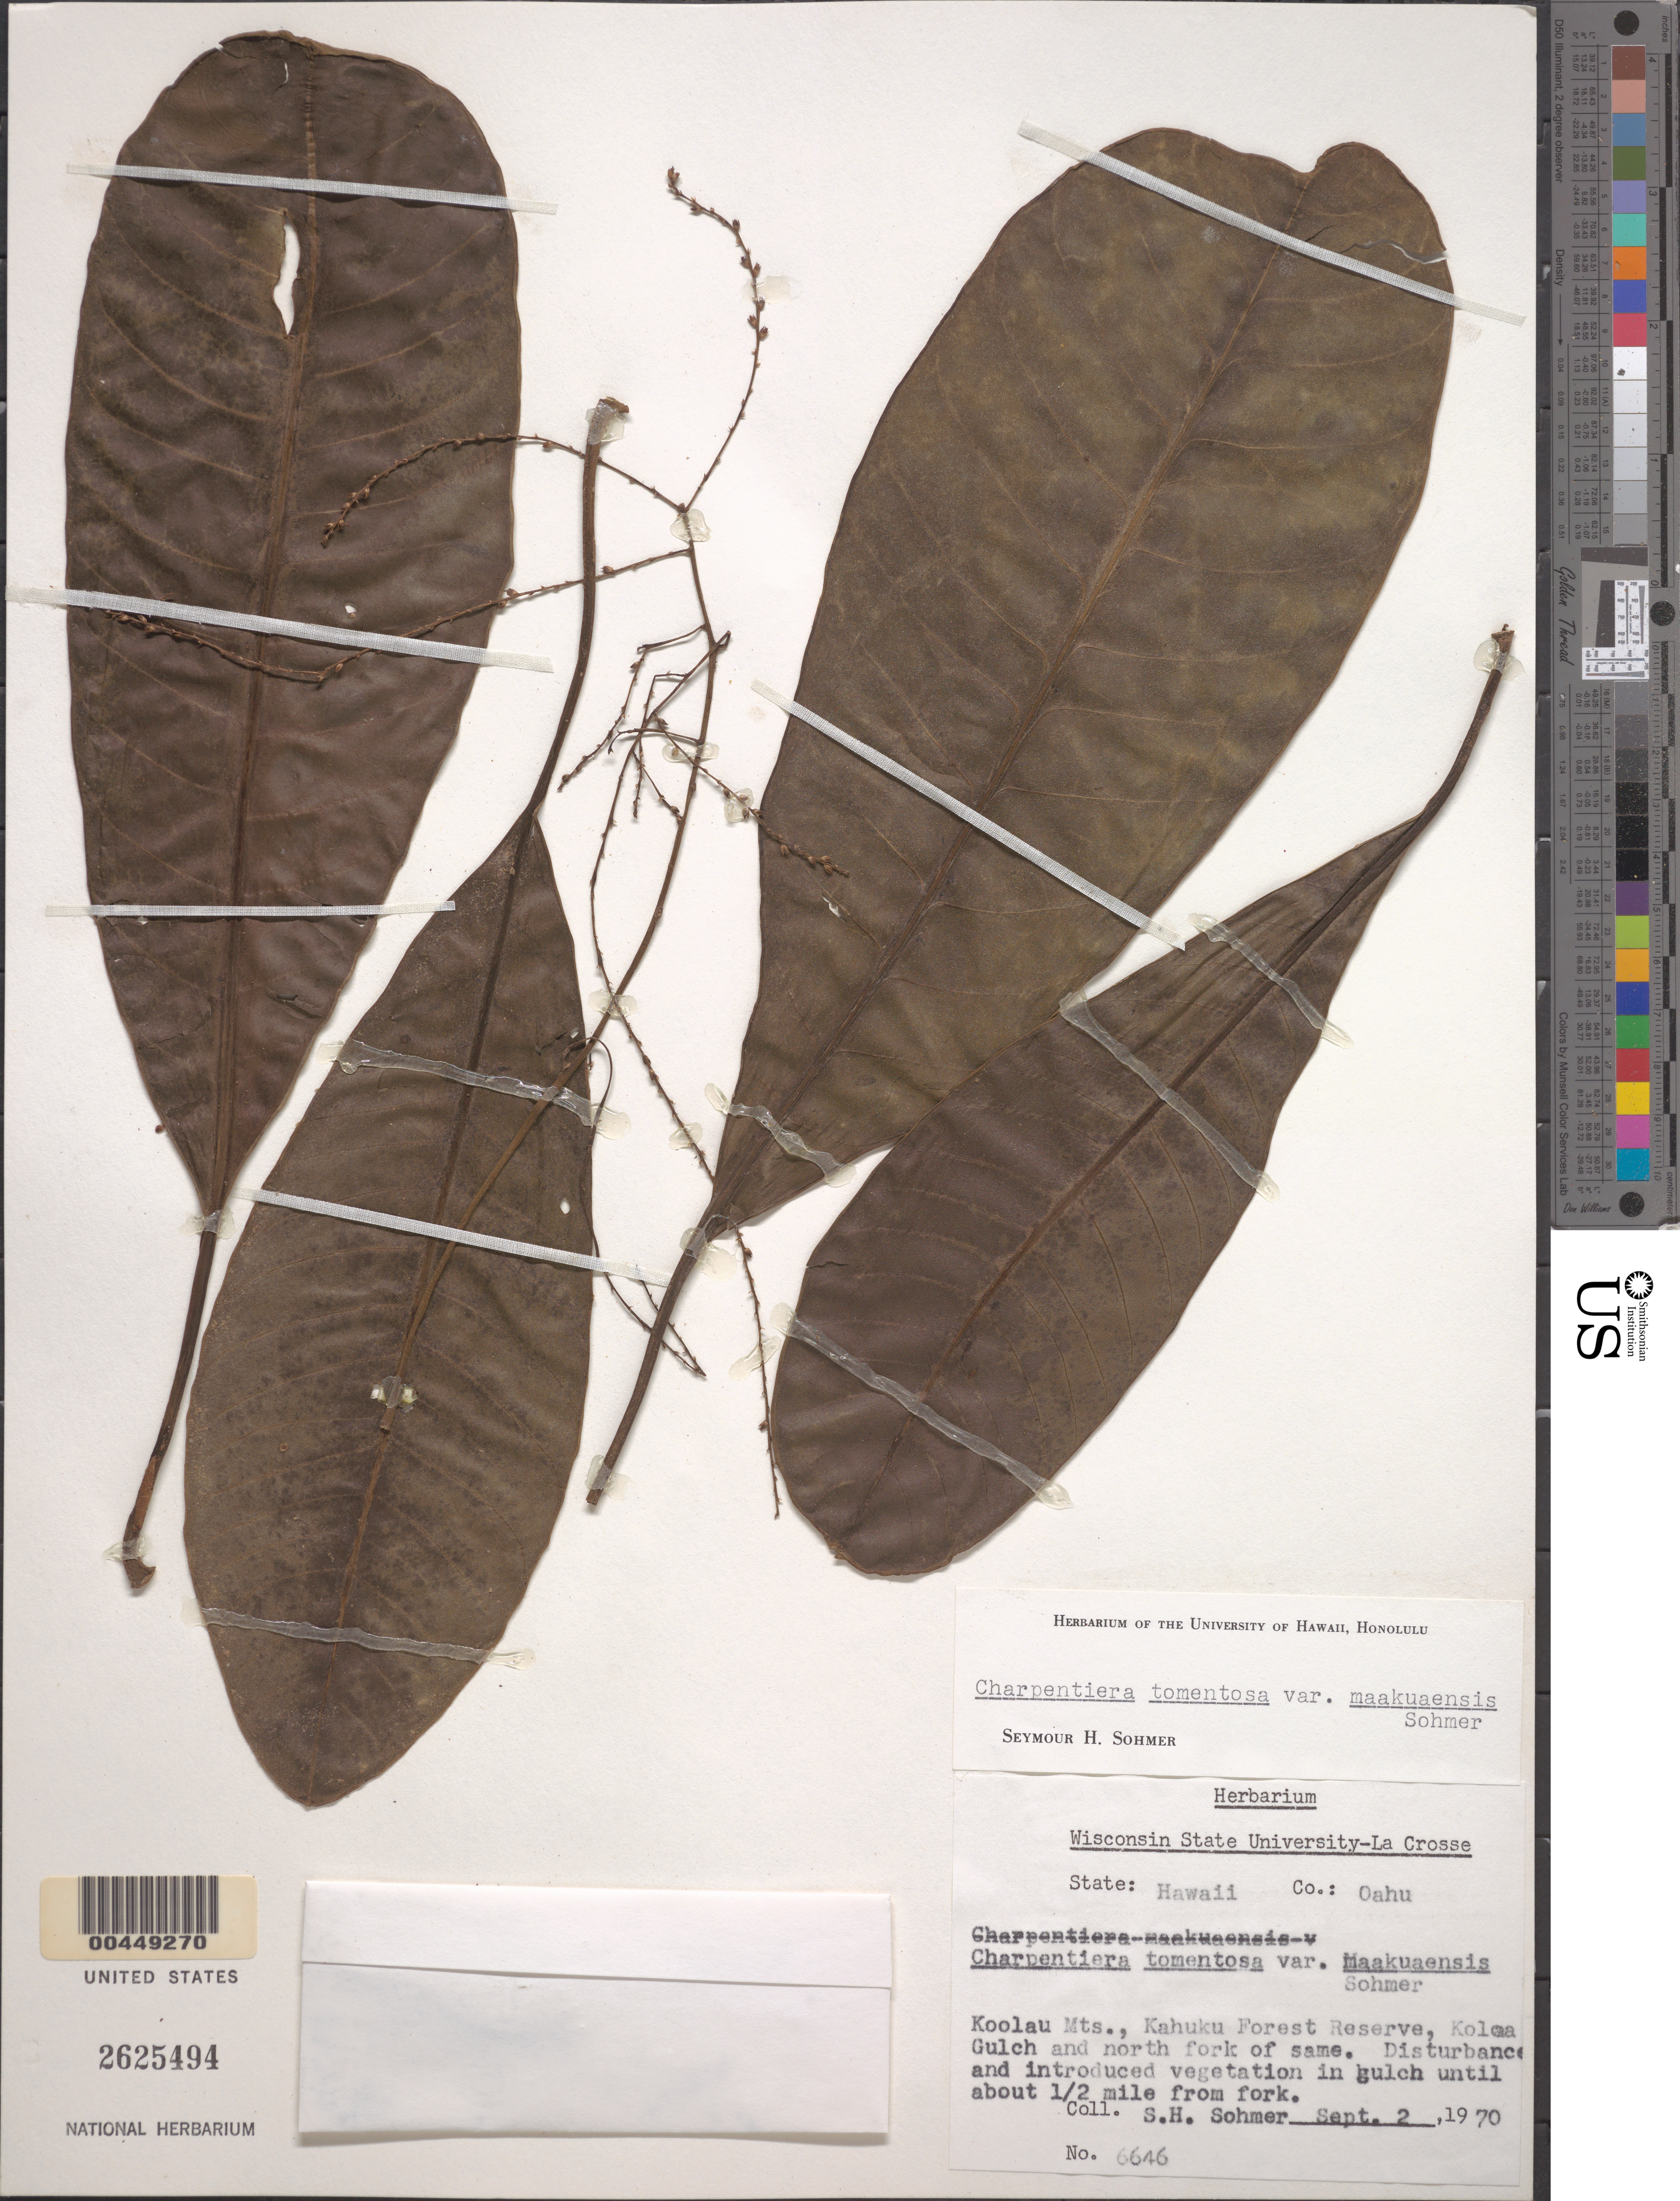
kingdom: Plantae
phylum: Tracheophyta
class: Magnoliopsida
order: Caryophyllales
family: Amaranthaceae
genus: Charpentiera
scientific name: Charpentiera tomentosa var. maakuaensis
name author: Sohmer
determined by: Sohmer, S. H.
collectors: S. H. Sohmer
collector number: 6646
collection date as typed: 2 Sep 1970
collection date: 1970-09-02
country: United States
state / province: Hawaii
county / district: Honolulu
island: Oahu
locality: Koolau Mts, Kahuku For Res, Koloa Gulch & N fork of same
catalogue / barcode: US 2625494